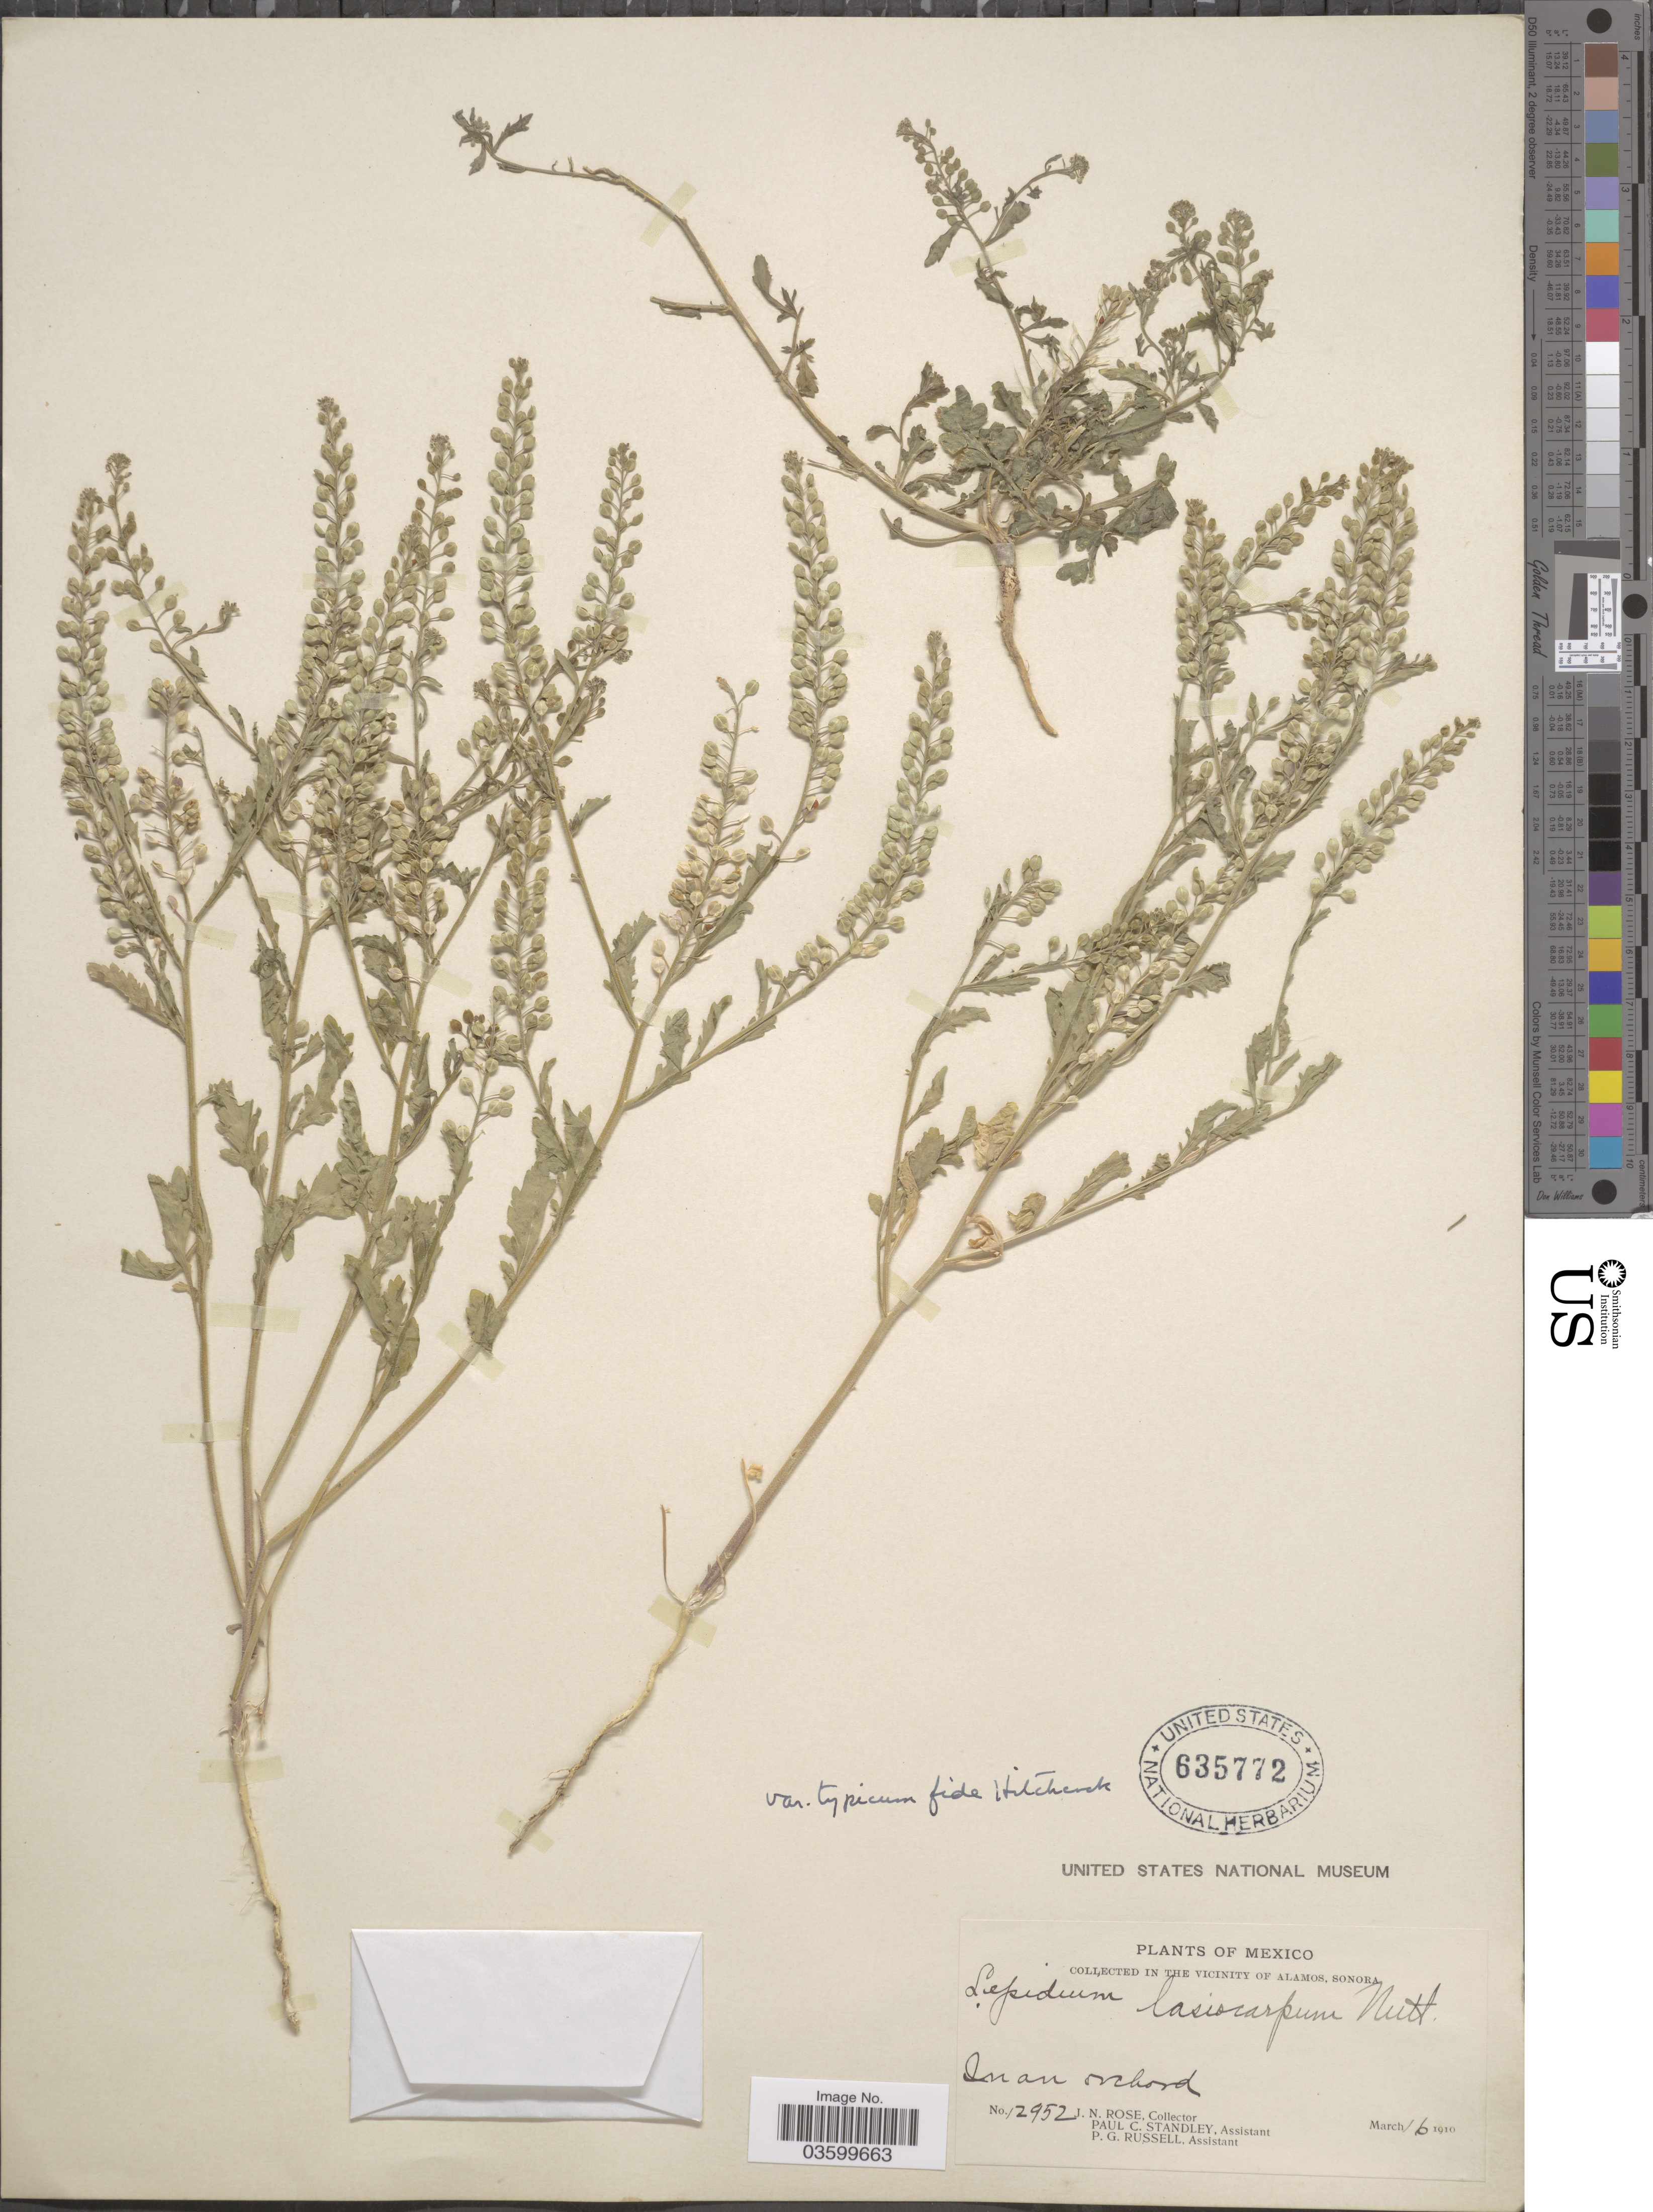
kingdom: Plantae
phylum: Tracheophyta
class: Magnoliopsida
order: Brassicales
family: Brassicaceae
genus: Lepidium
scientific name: Lepidium lasiocarpum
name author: Nutt.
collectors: J. N. Rose, P. C. Standley & P. G. Russell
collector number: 12952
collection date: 1910-03-16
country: Mexico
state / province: Sonora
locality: Vicinity of Alamos. In an orchard.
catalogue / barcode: US 635772